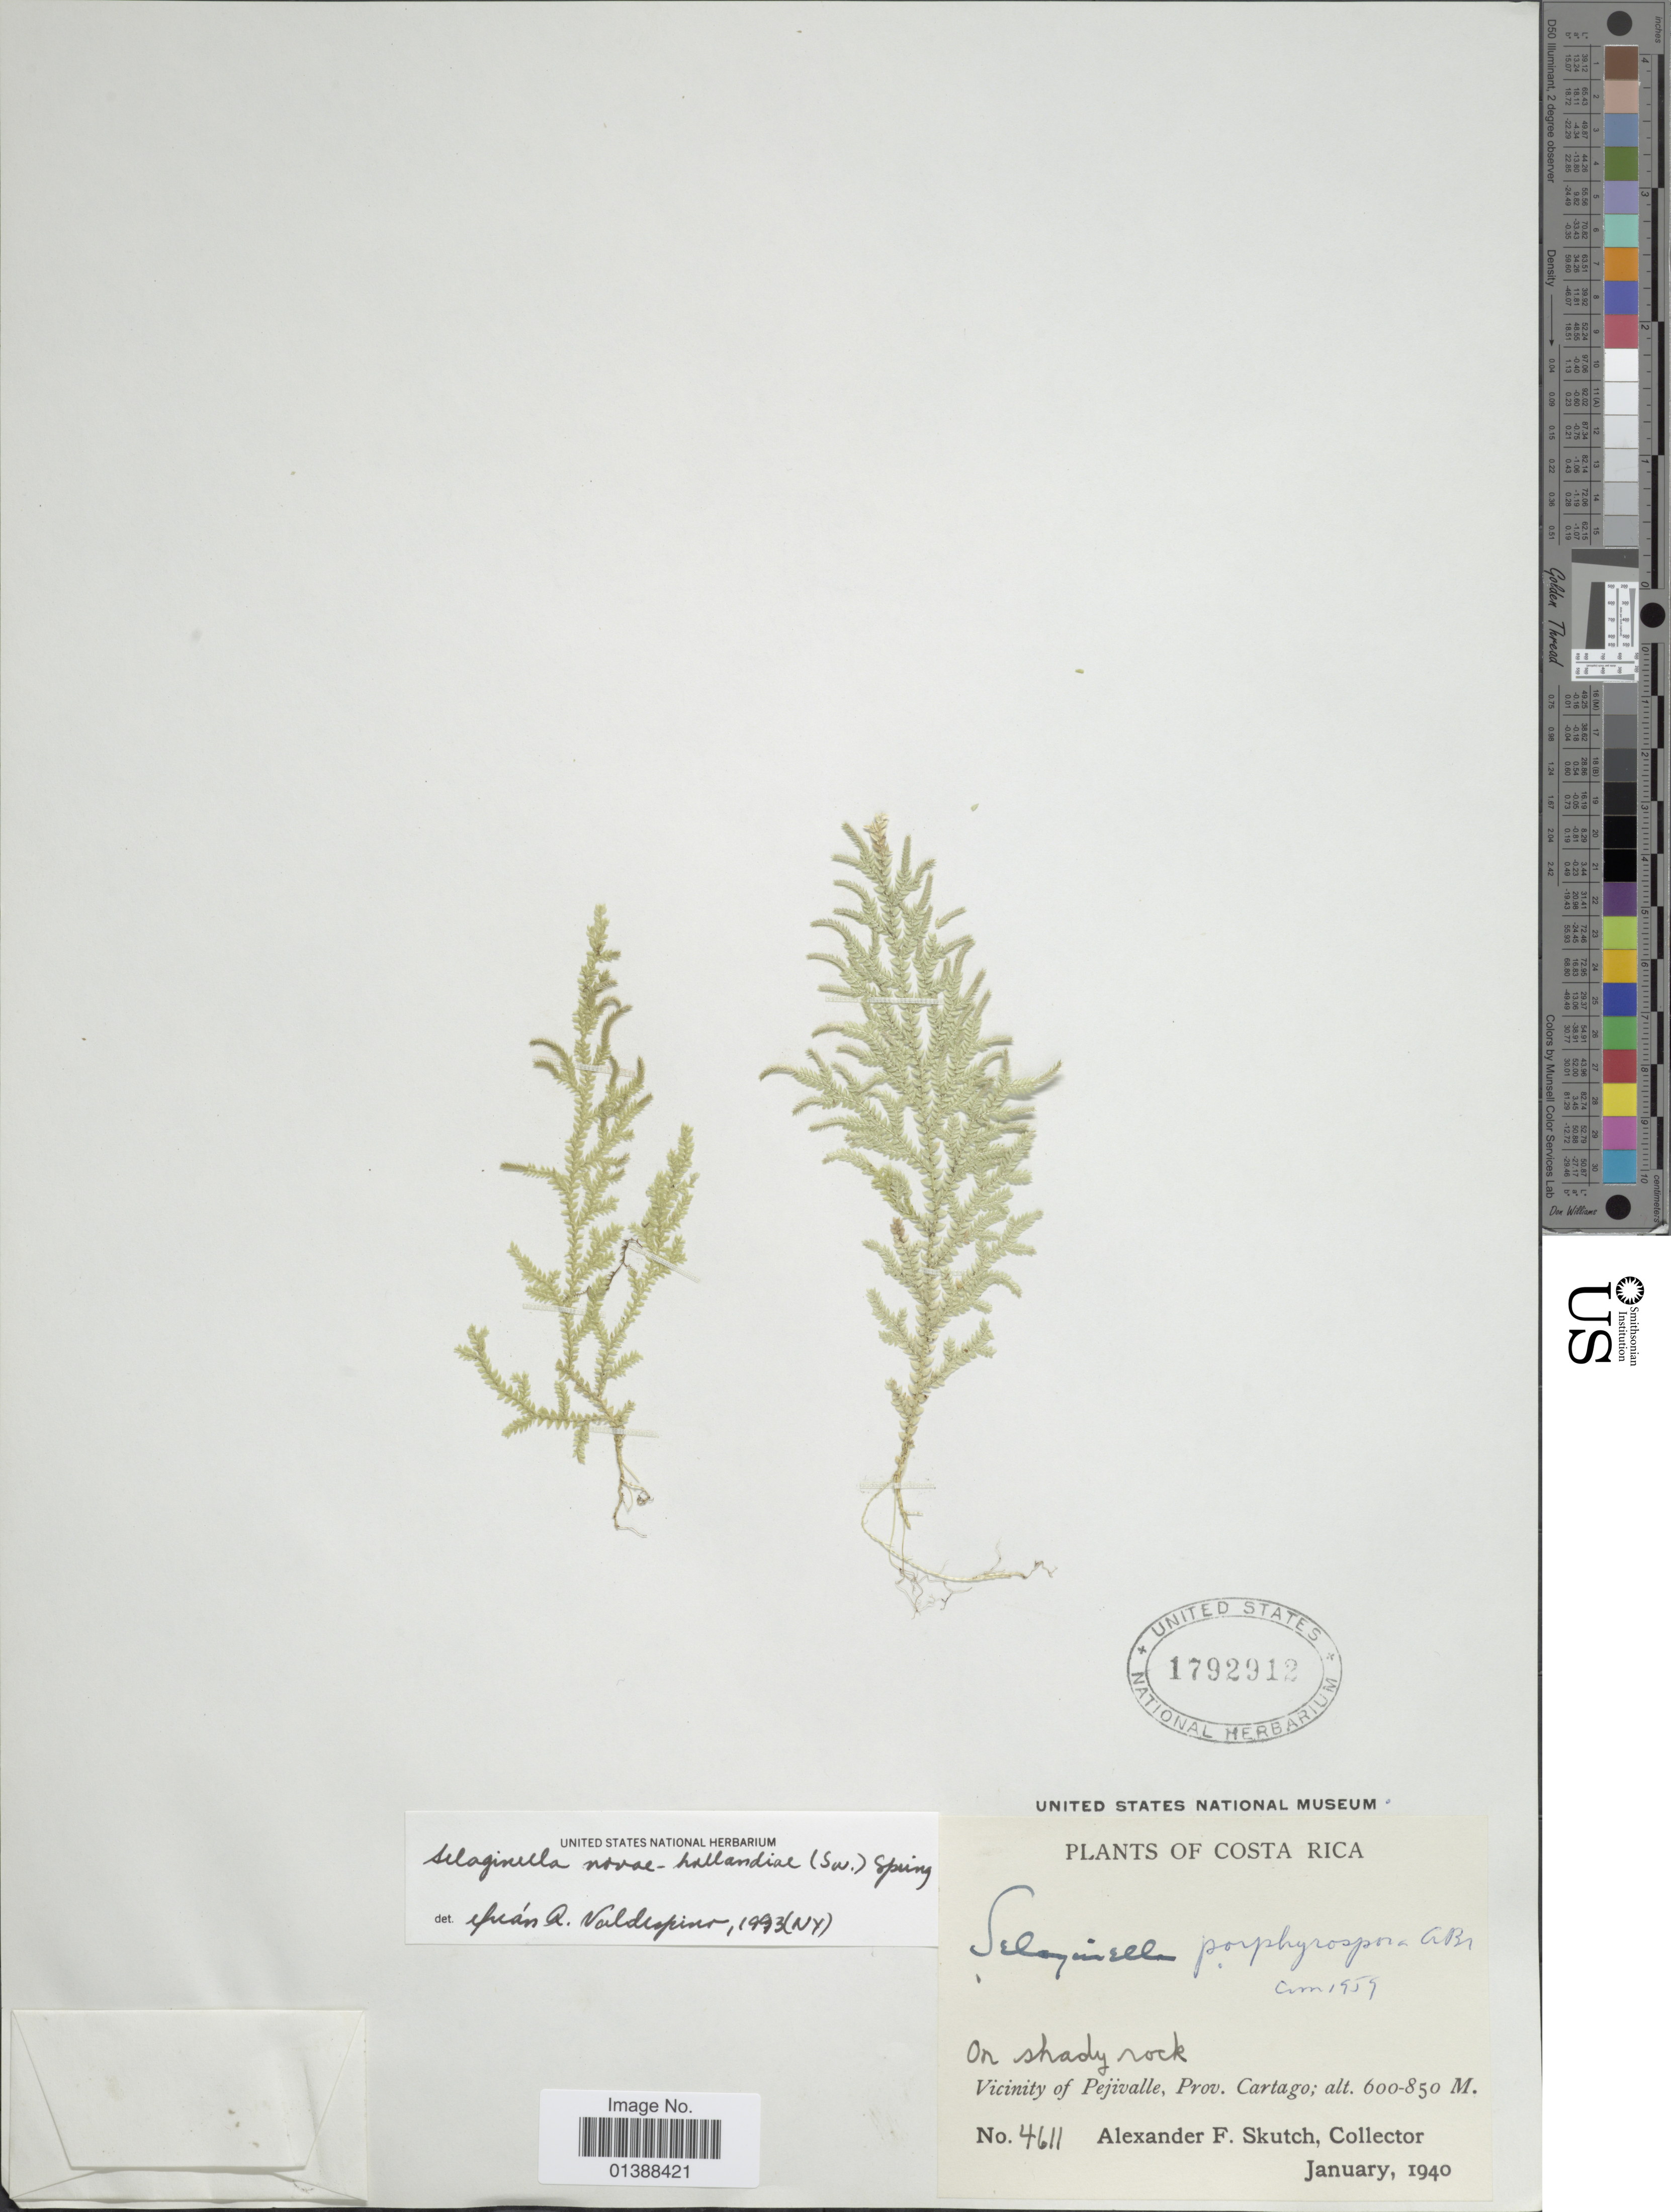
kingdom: Plantae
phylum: Tracheophyta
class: Lycopodiopsida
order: Selaginellales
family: Selaginellaceae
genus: Selaginella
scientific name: Selaginella mikeneei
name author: Valdespino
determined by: Valdespino, I. A., (PMA), Universidad de Panama (PANAMA)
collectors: A. F. Skutch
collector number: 4611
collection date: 1940-01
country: Costa Rica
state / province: Cartago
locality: Vicinity of Pejivalle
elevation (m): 600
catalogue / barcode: US 1792912